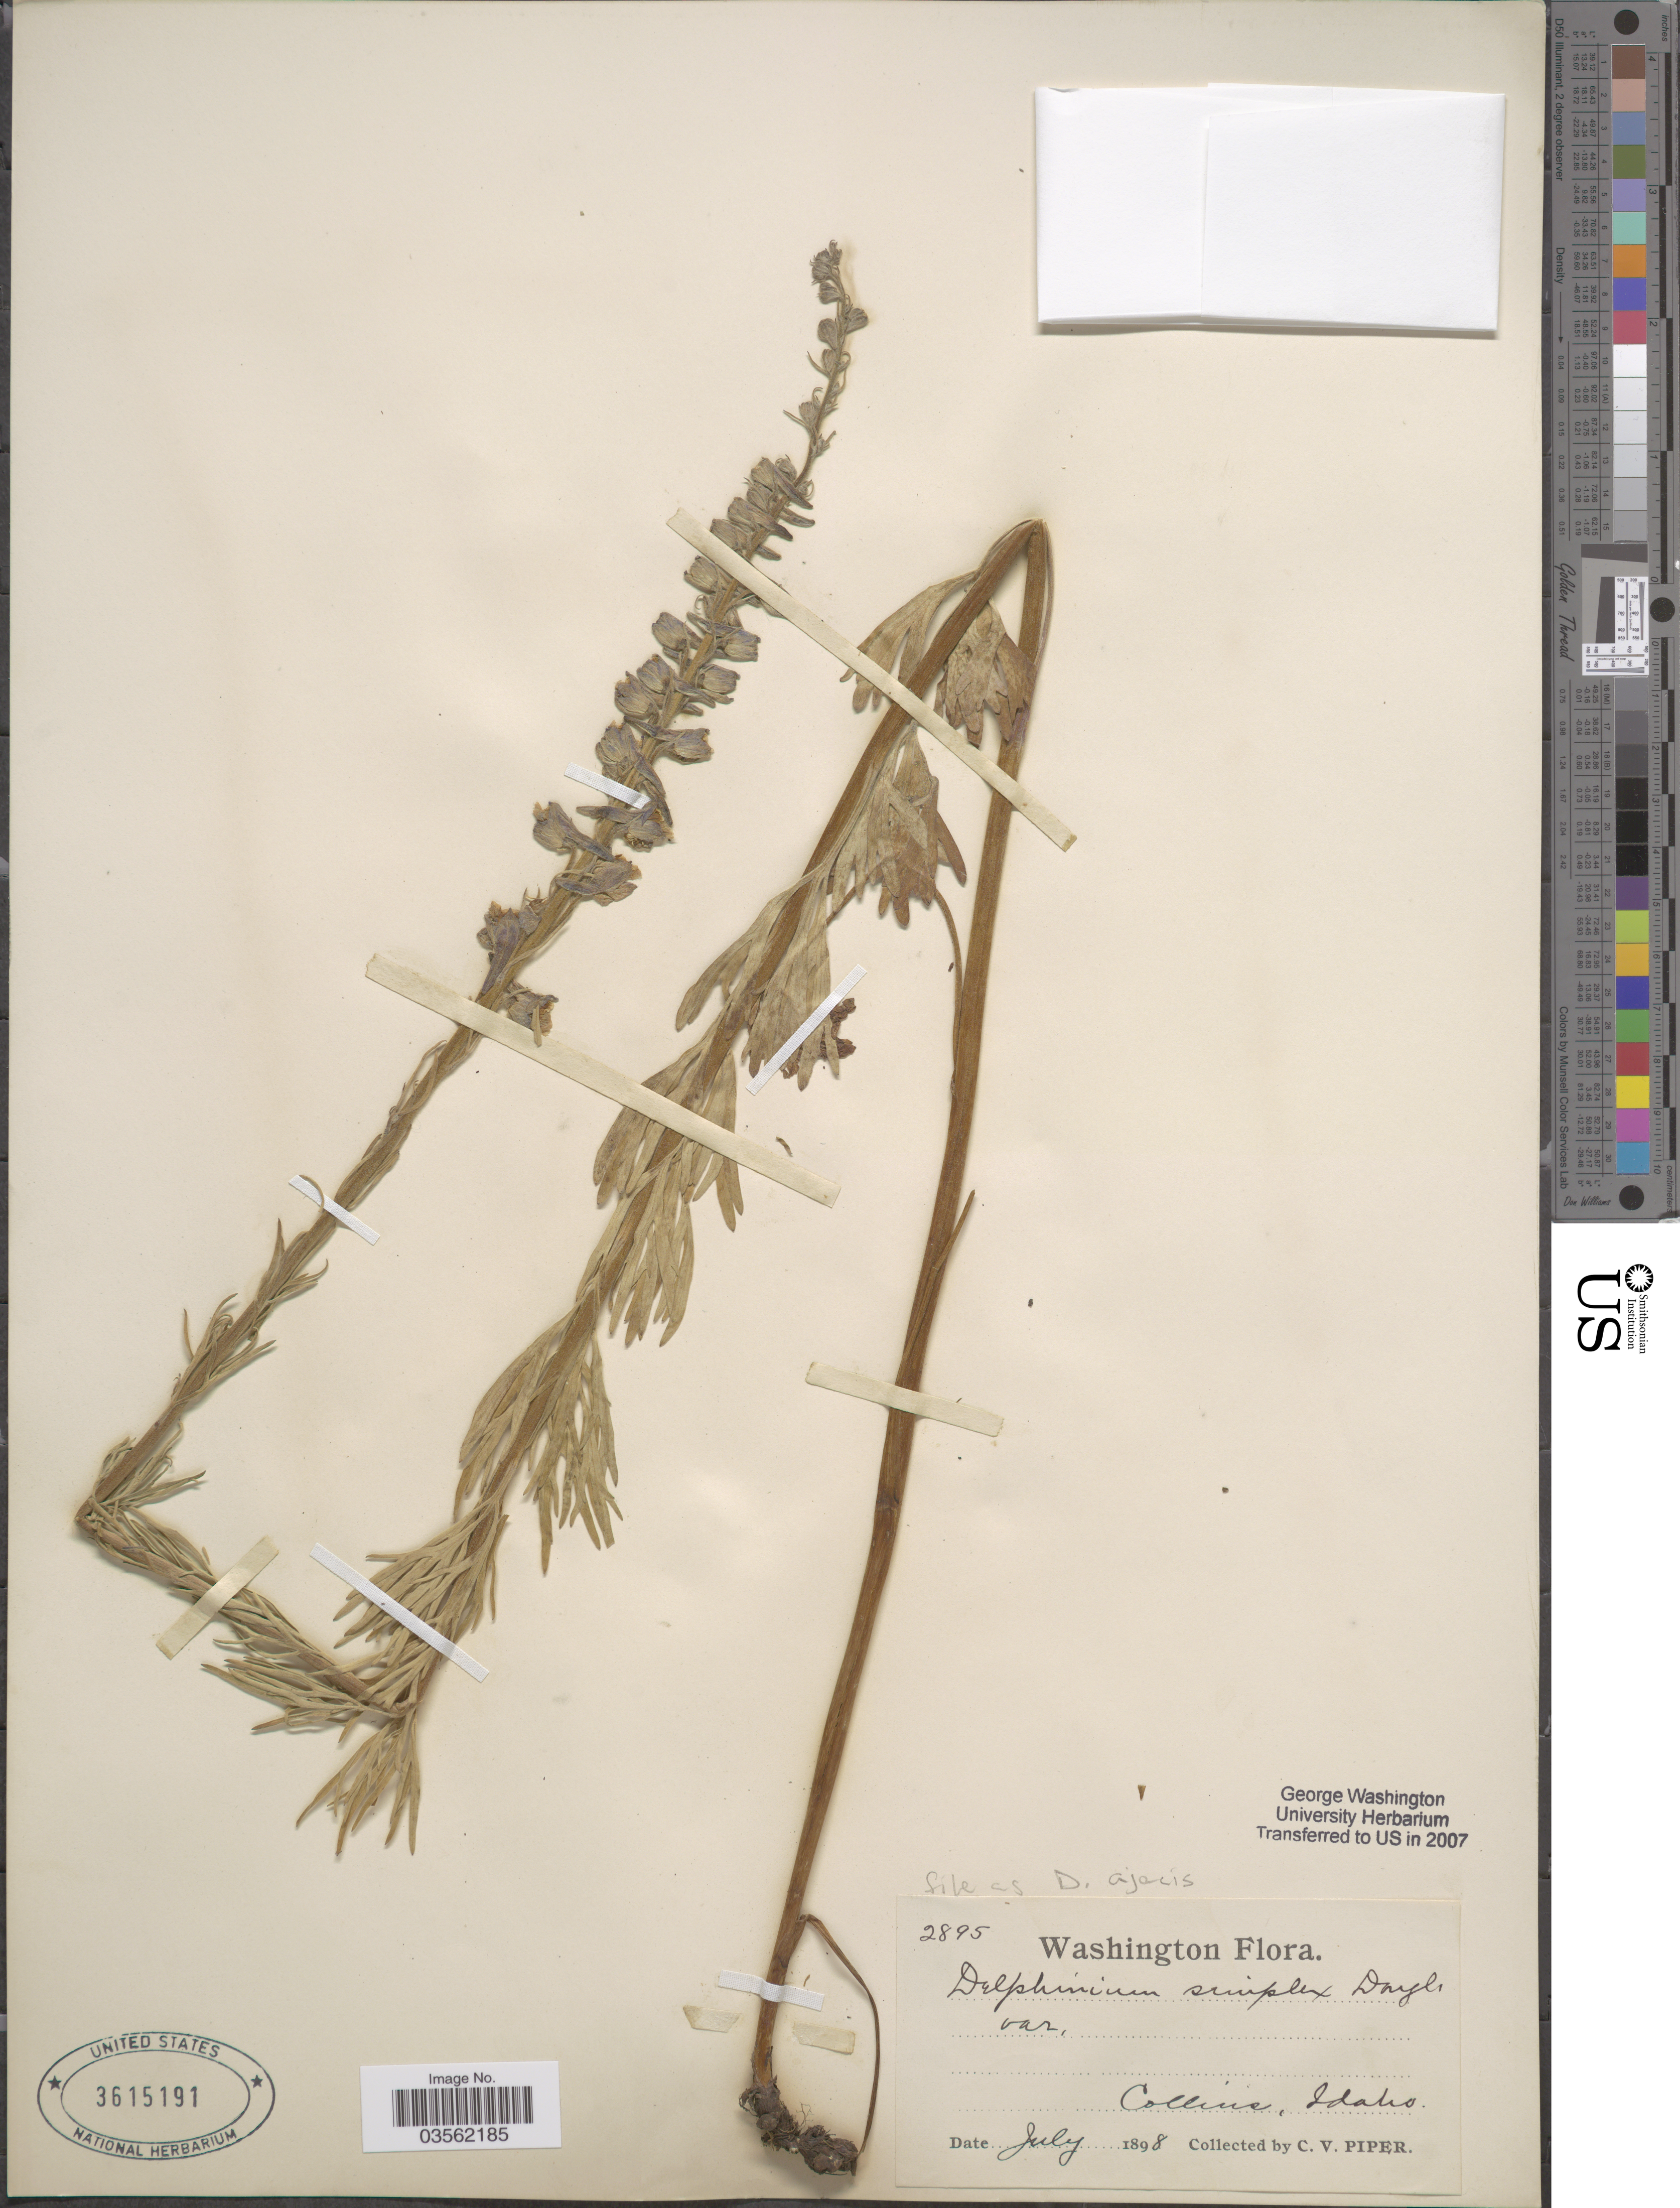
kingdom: Plantae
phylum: Tracheophyta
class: Magnoliopsida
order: Ranunculales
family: Ranunculaceae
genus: Delphinium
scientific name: Delphinium ajacis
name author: L.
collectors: C. V. Piper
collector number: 2895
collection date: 1898-07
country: United States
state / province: Idaho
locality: Washington. Collins.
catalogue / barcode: US 3615191